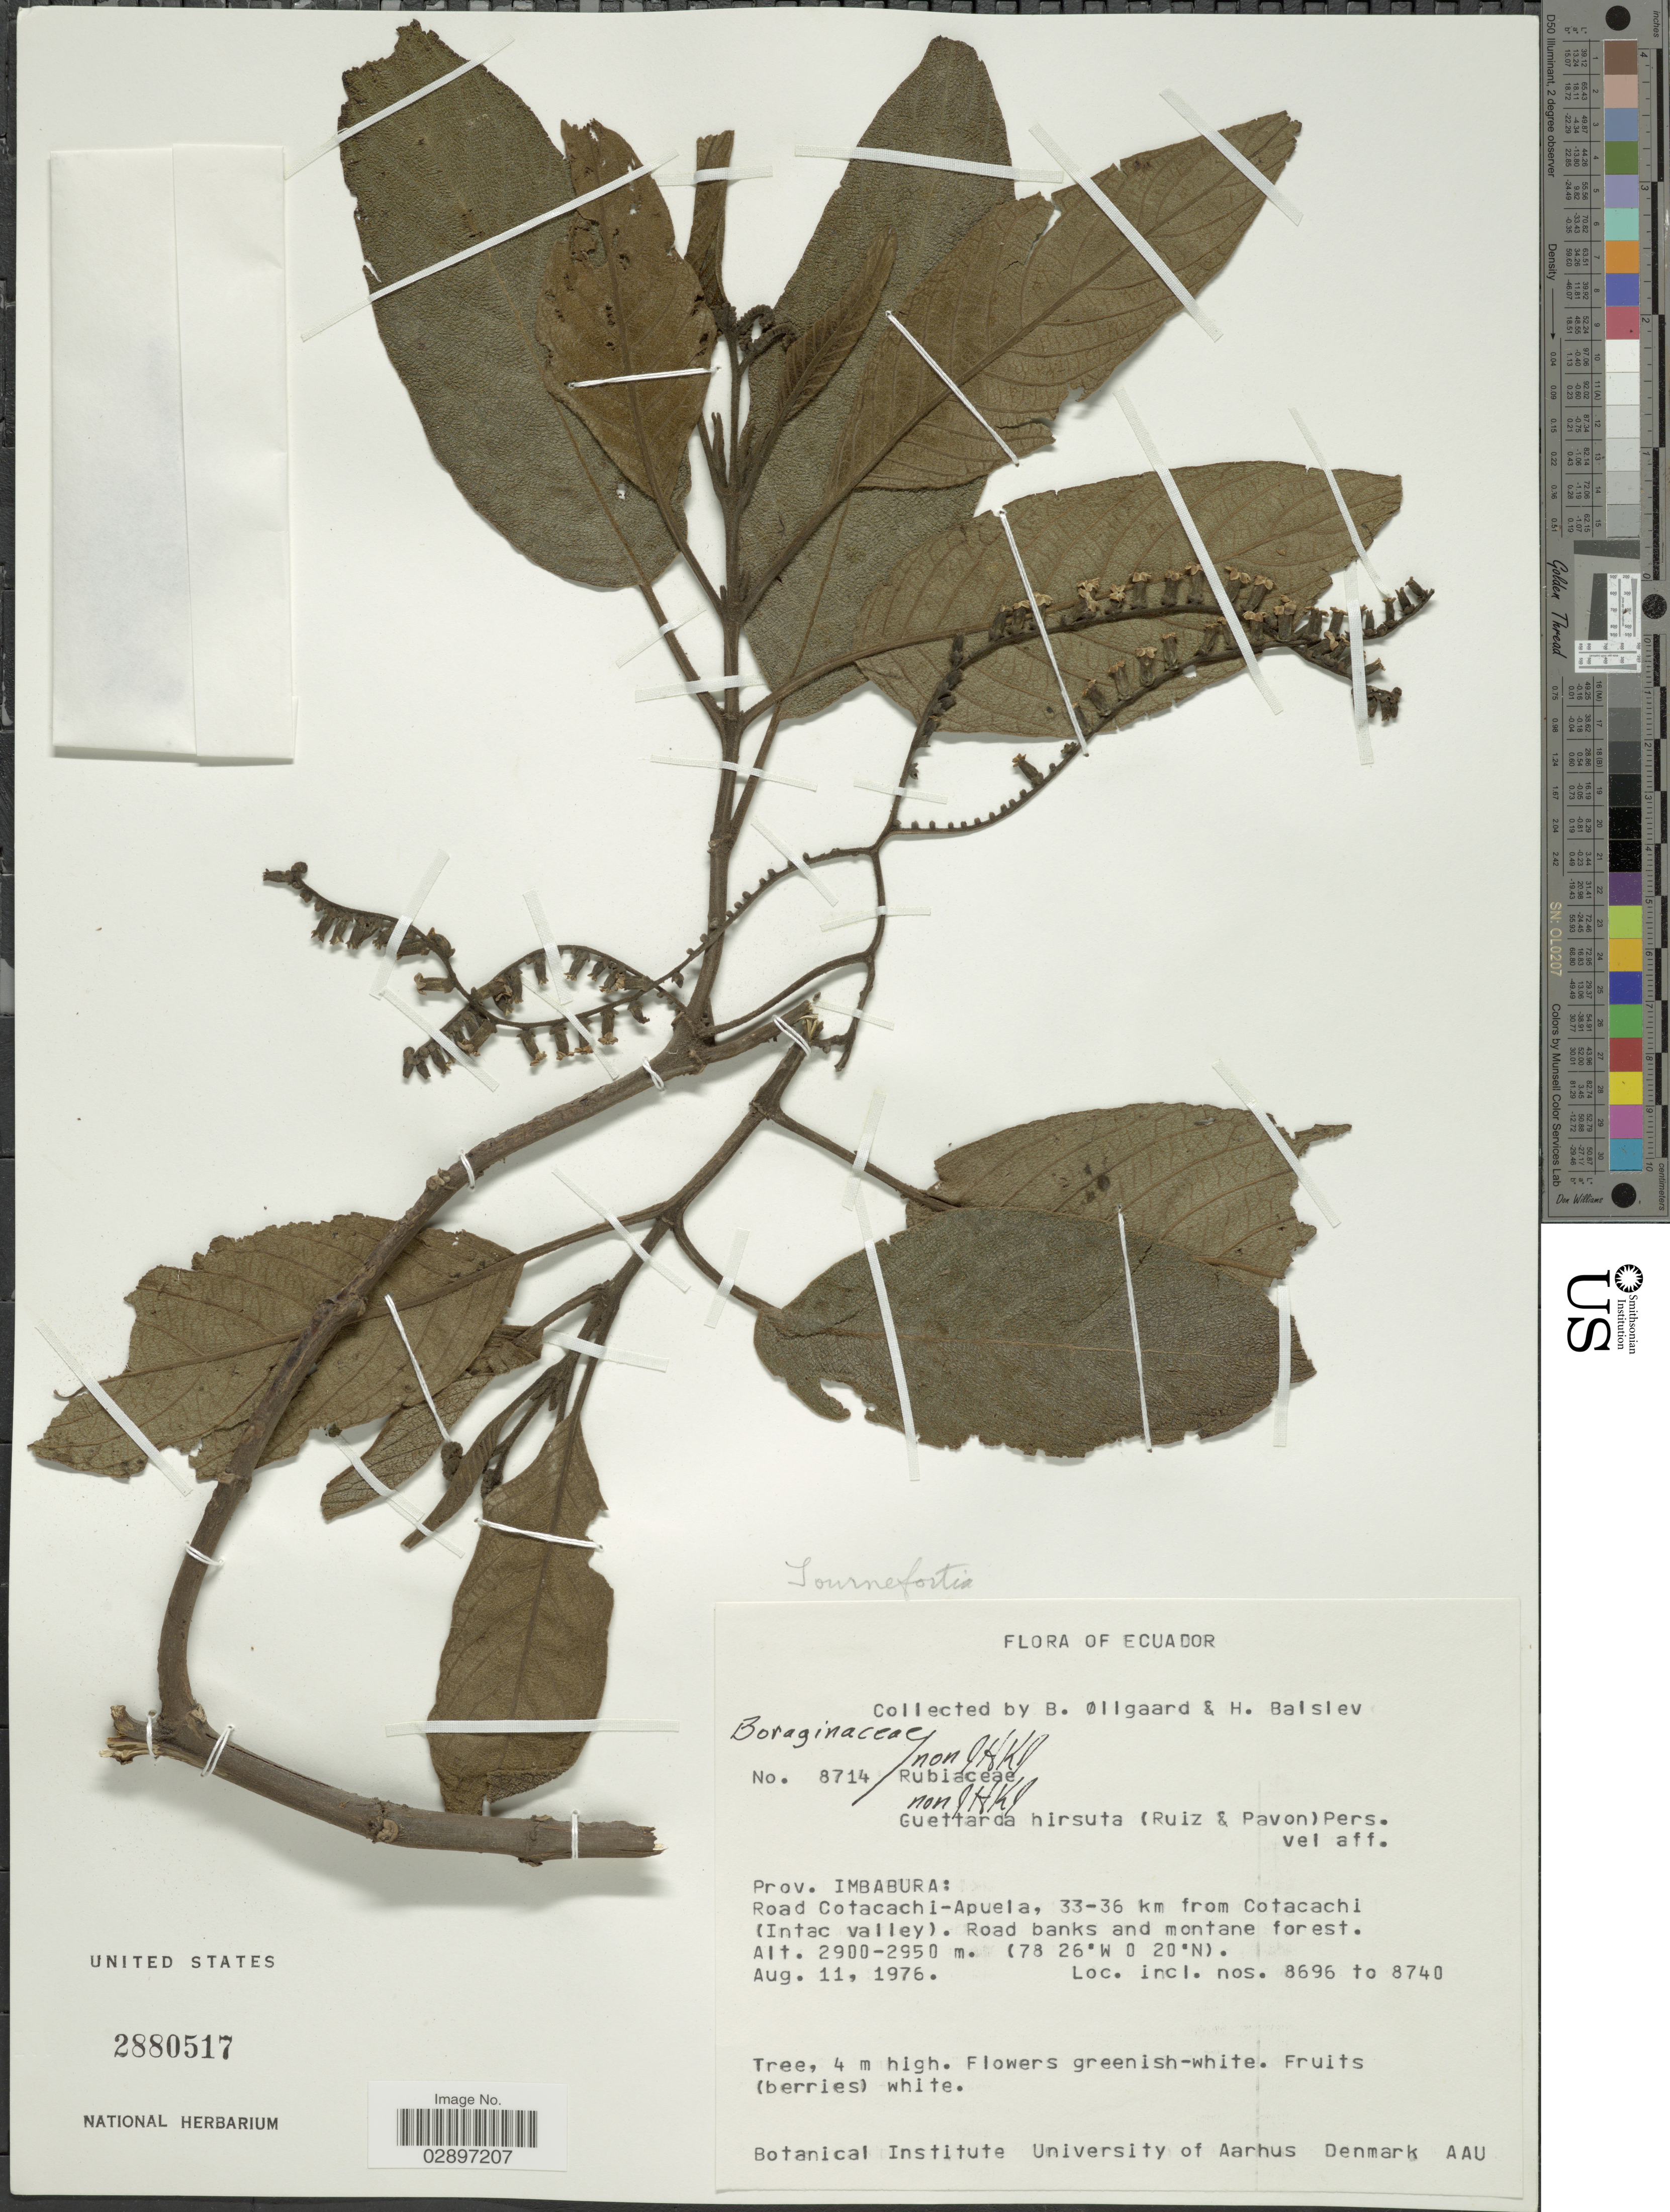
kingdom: Plantae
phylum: Tracheophyta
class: Magnoliopsida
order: Boraginales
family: Heliotropiaceae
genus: Tournefortia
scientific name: Tournefortia fuliginosa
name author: Kunth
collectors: B. Øllgaard & H. Balslev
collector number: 8714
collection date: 1976-08-11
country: Ecuador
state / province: Imbabura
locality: Road Cotacachi-Apuela, 33-36 km from Cotacachi (Intac valley). Road banks and montane forest.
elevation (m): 2900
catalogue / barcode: US 2880517